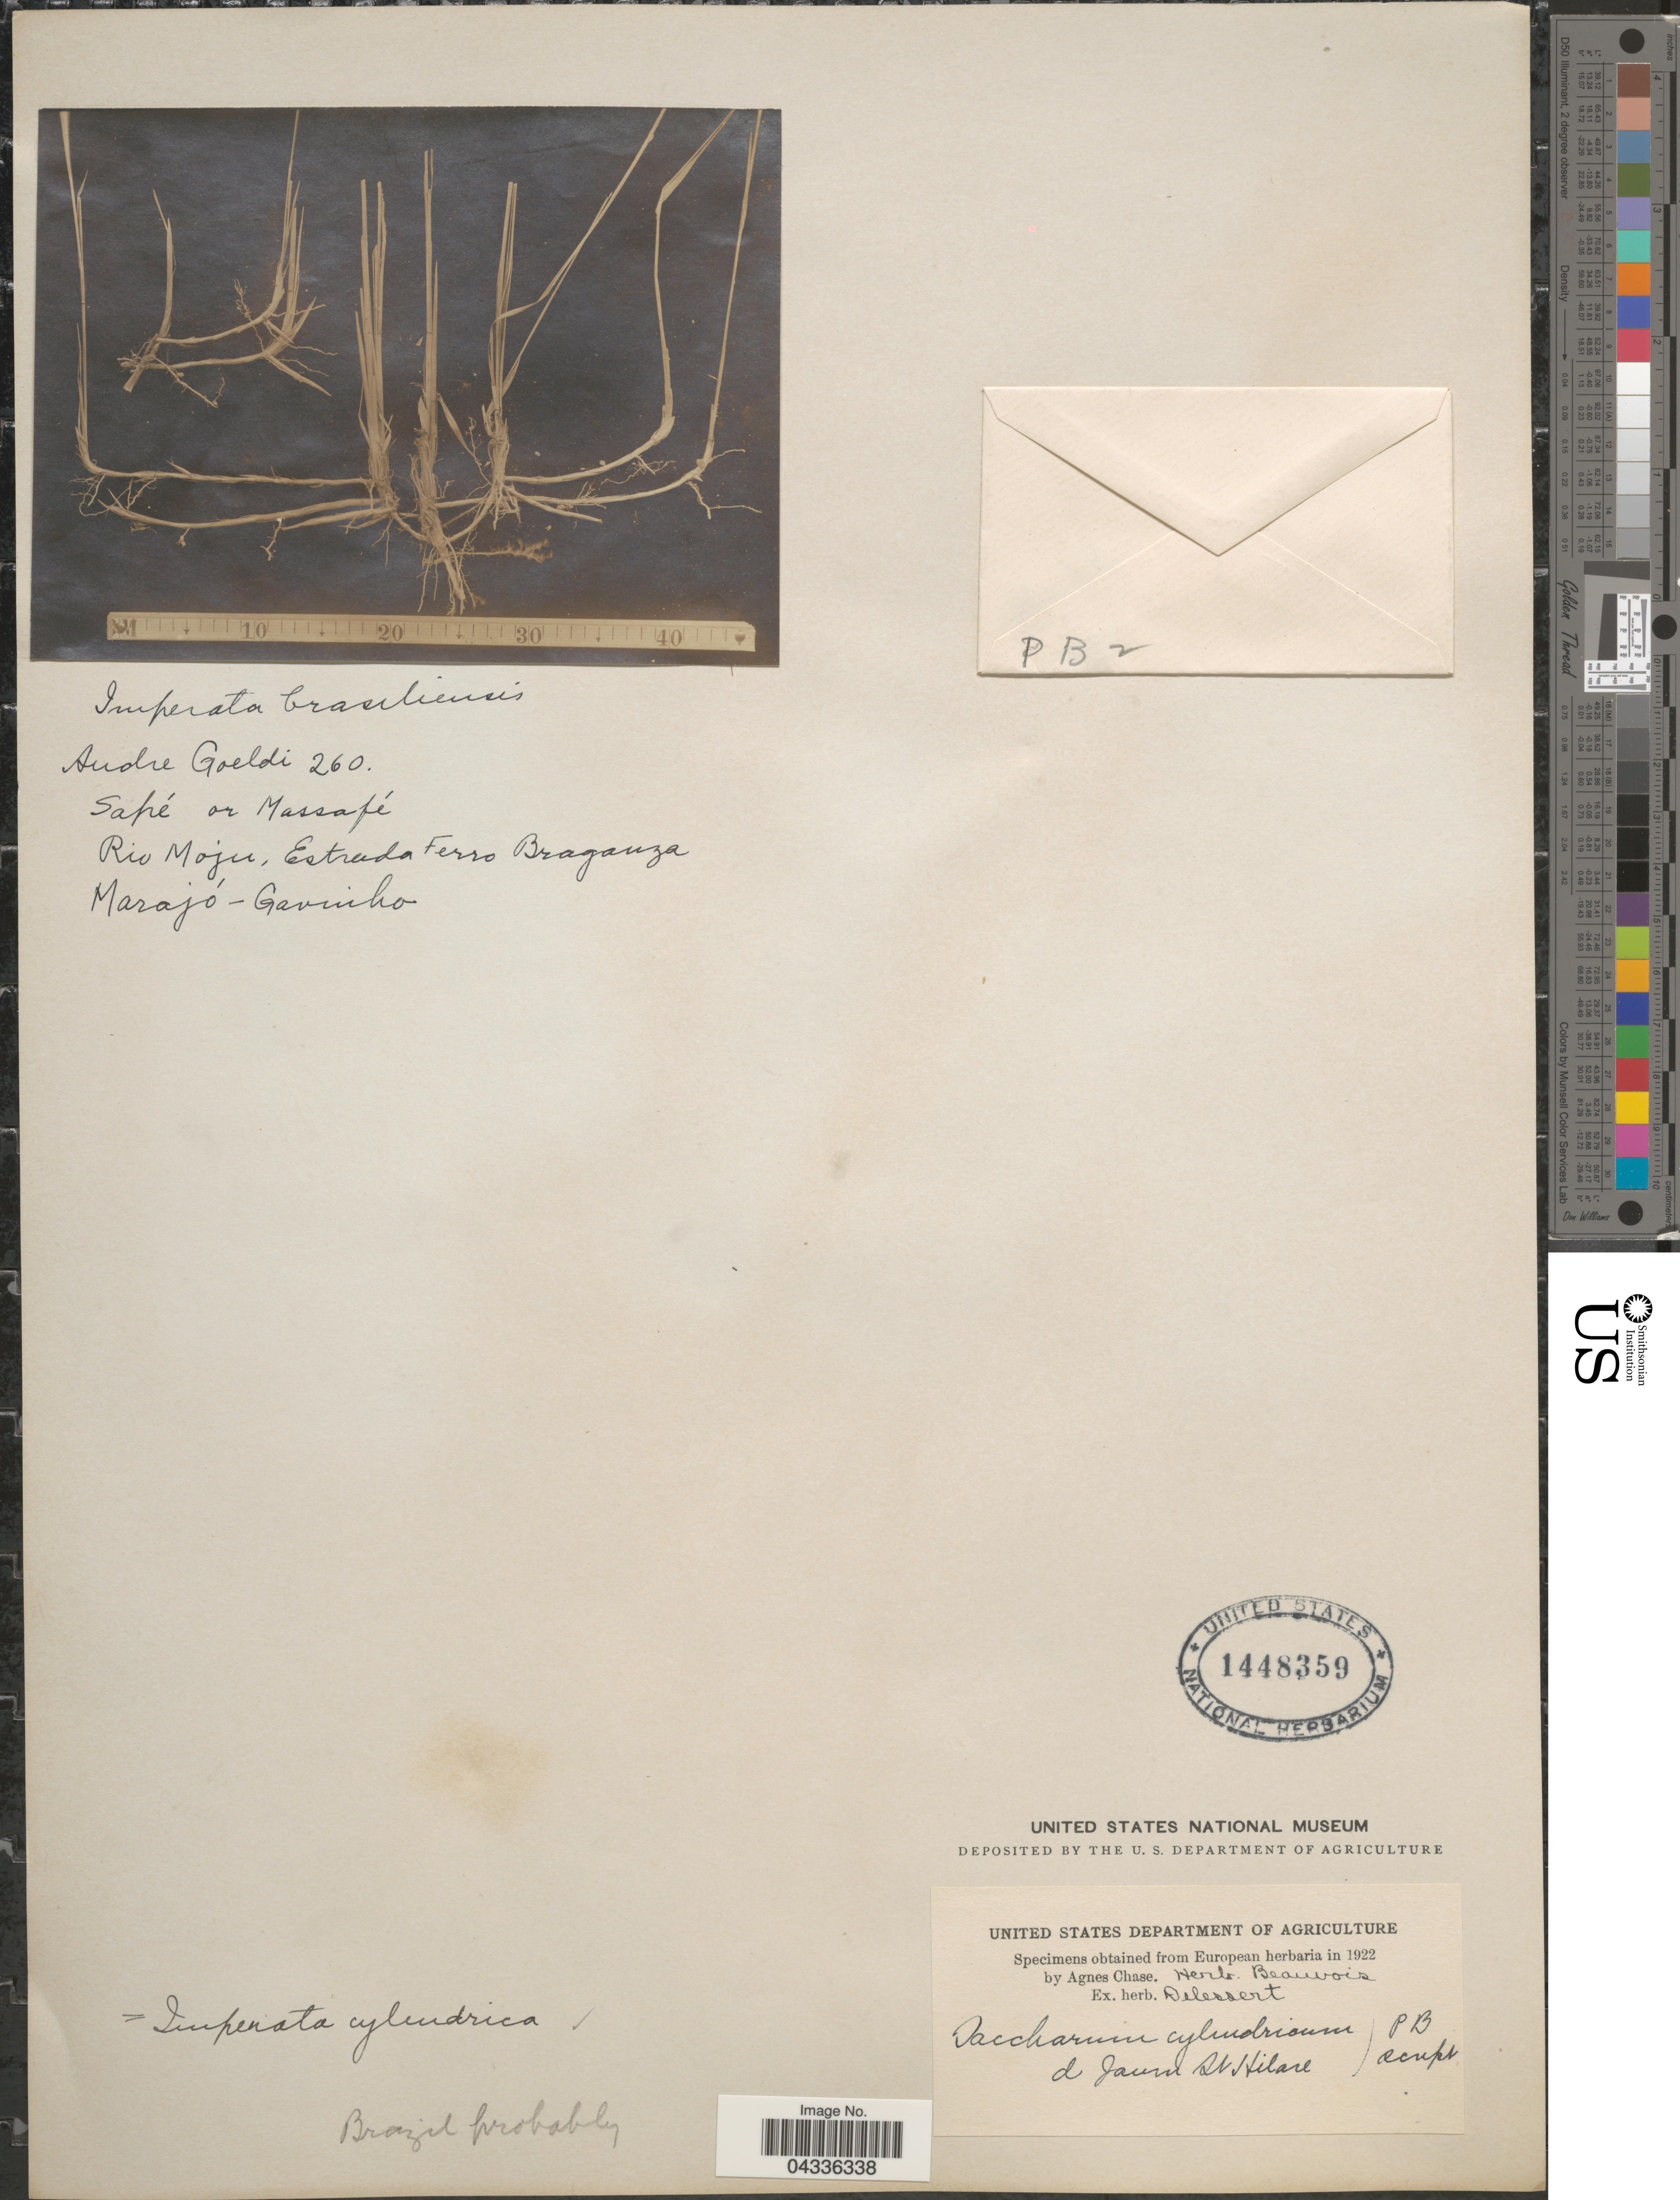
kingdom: Plantae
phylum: Tracheophyta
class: Liliopsida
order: Poales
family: Poaceae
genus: Imperata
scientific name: Imperata brasiliensis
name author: Trin.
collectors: ex herb. Delessert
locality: D Jaum [interpreted] St Hilare.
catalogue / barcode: US 1448359-2